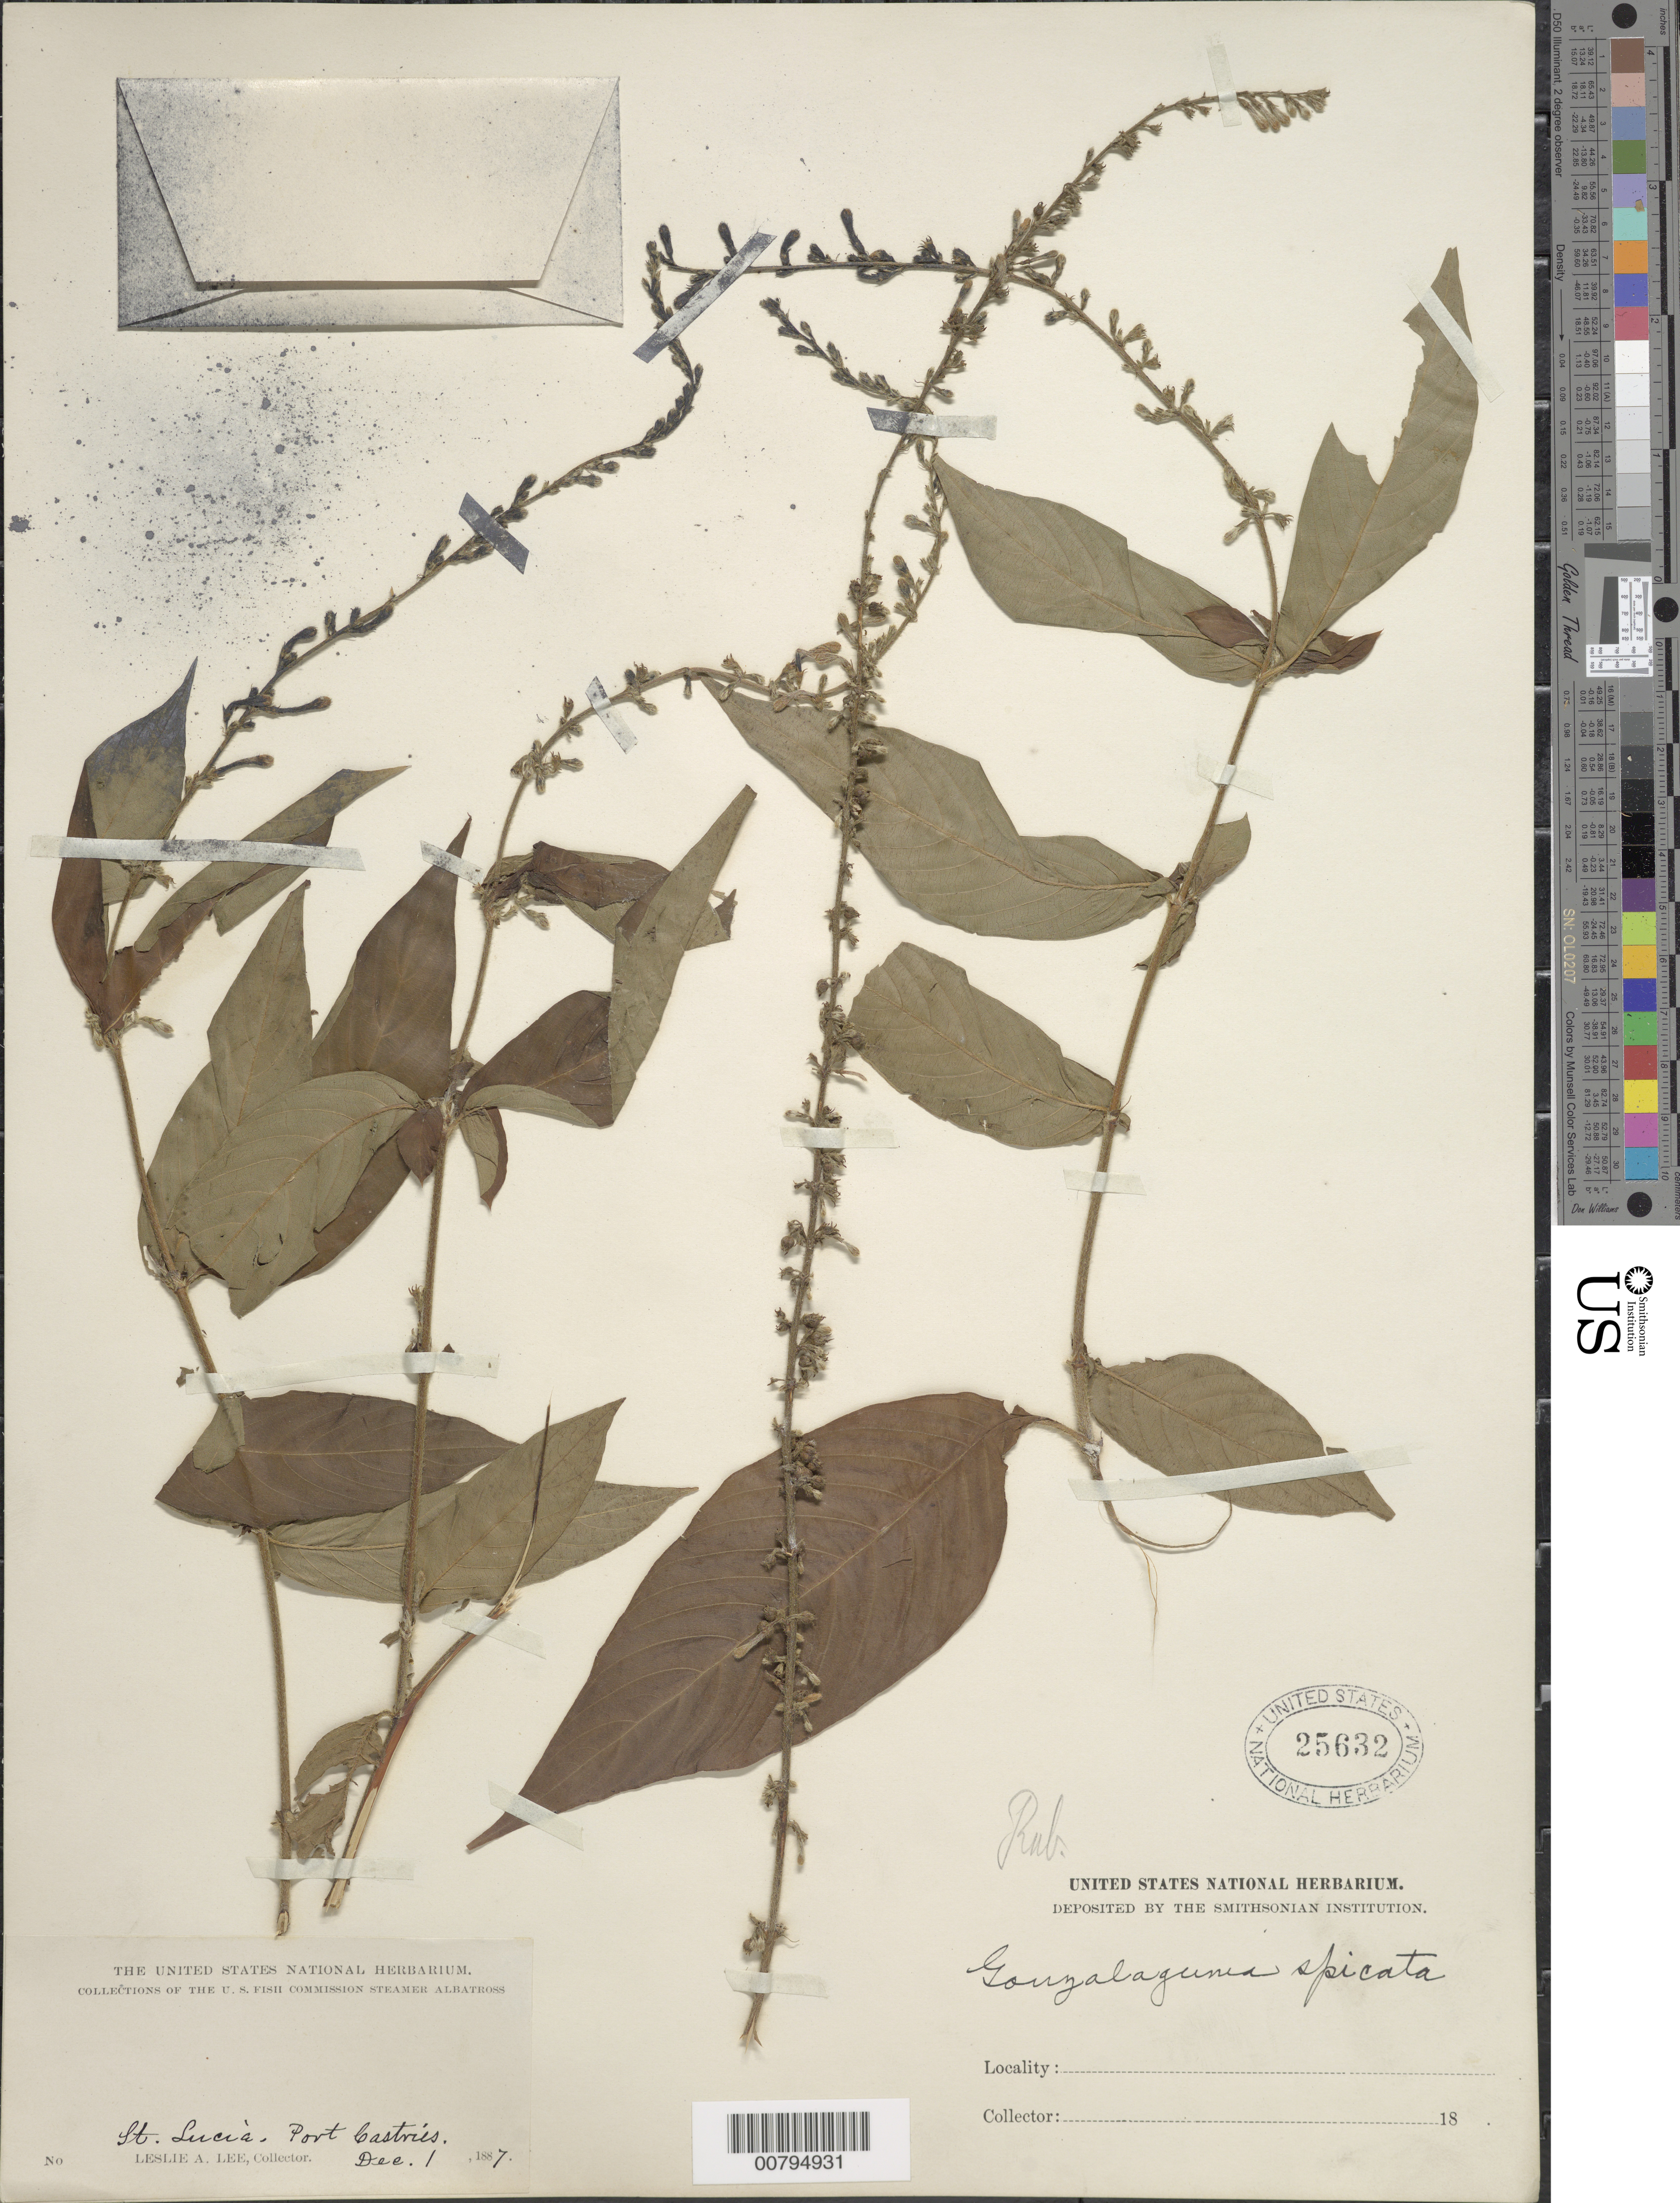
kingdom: Plantae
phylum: Tracheophyta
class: Magnoliopsida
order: Gentianales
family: Rubiaceae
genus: Gonzalagunia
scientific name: Gonzalagunia hirsuta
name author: Schum.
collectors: L. Lee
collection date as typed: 01 Dec 1887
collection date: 1887-12-01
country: St. Lucia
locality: Port Castries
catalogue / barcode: US 25632